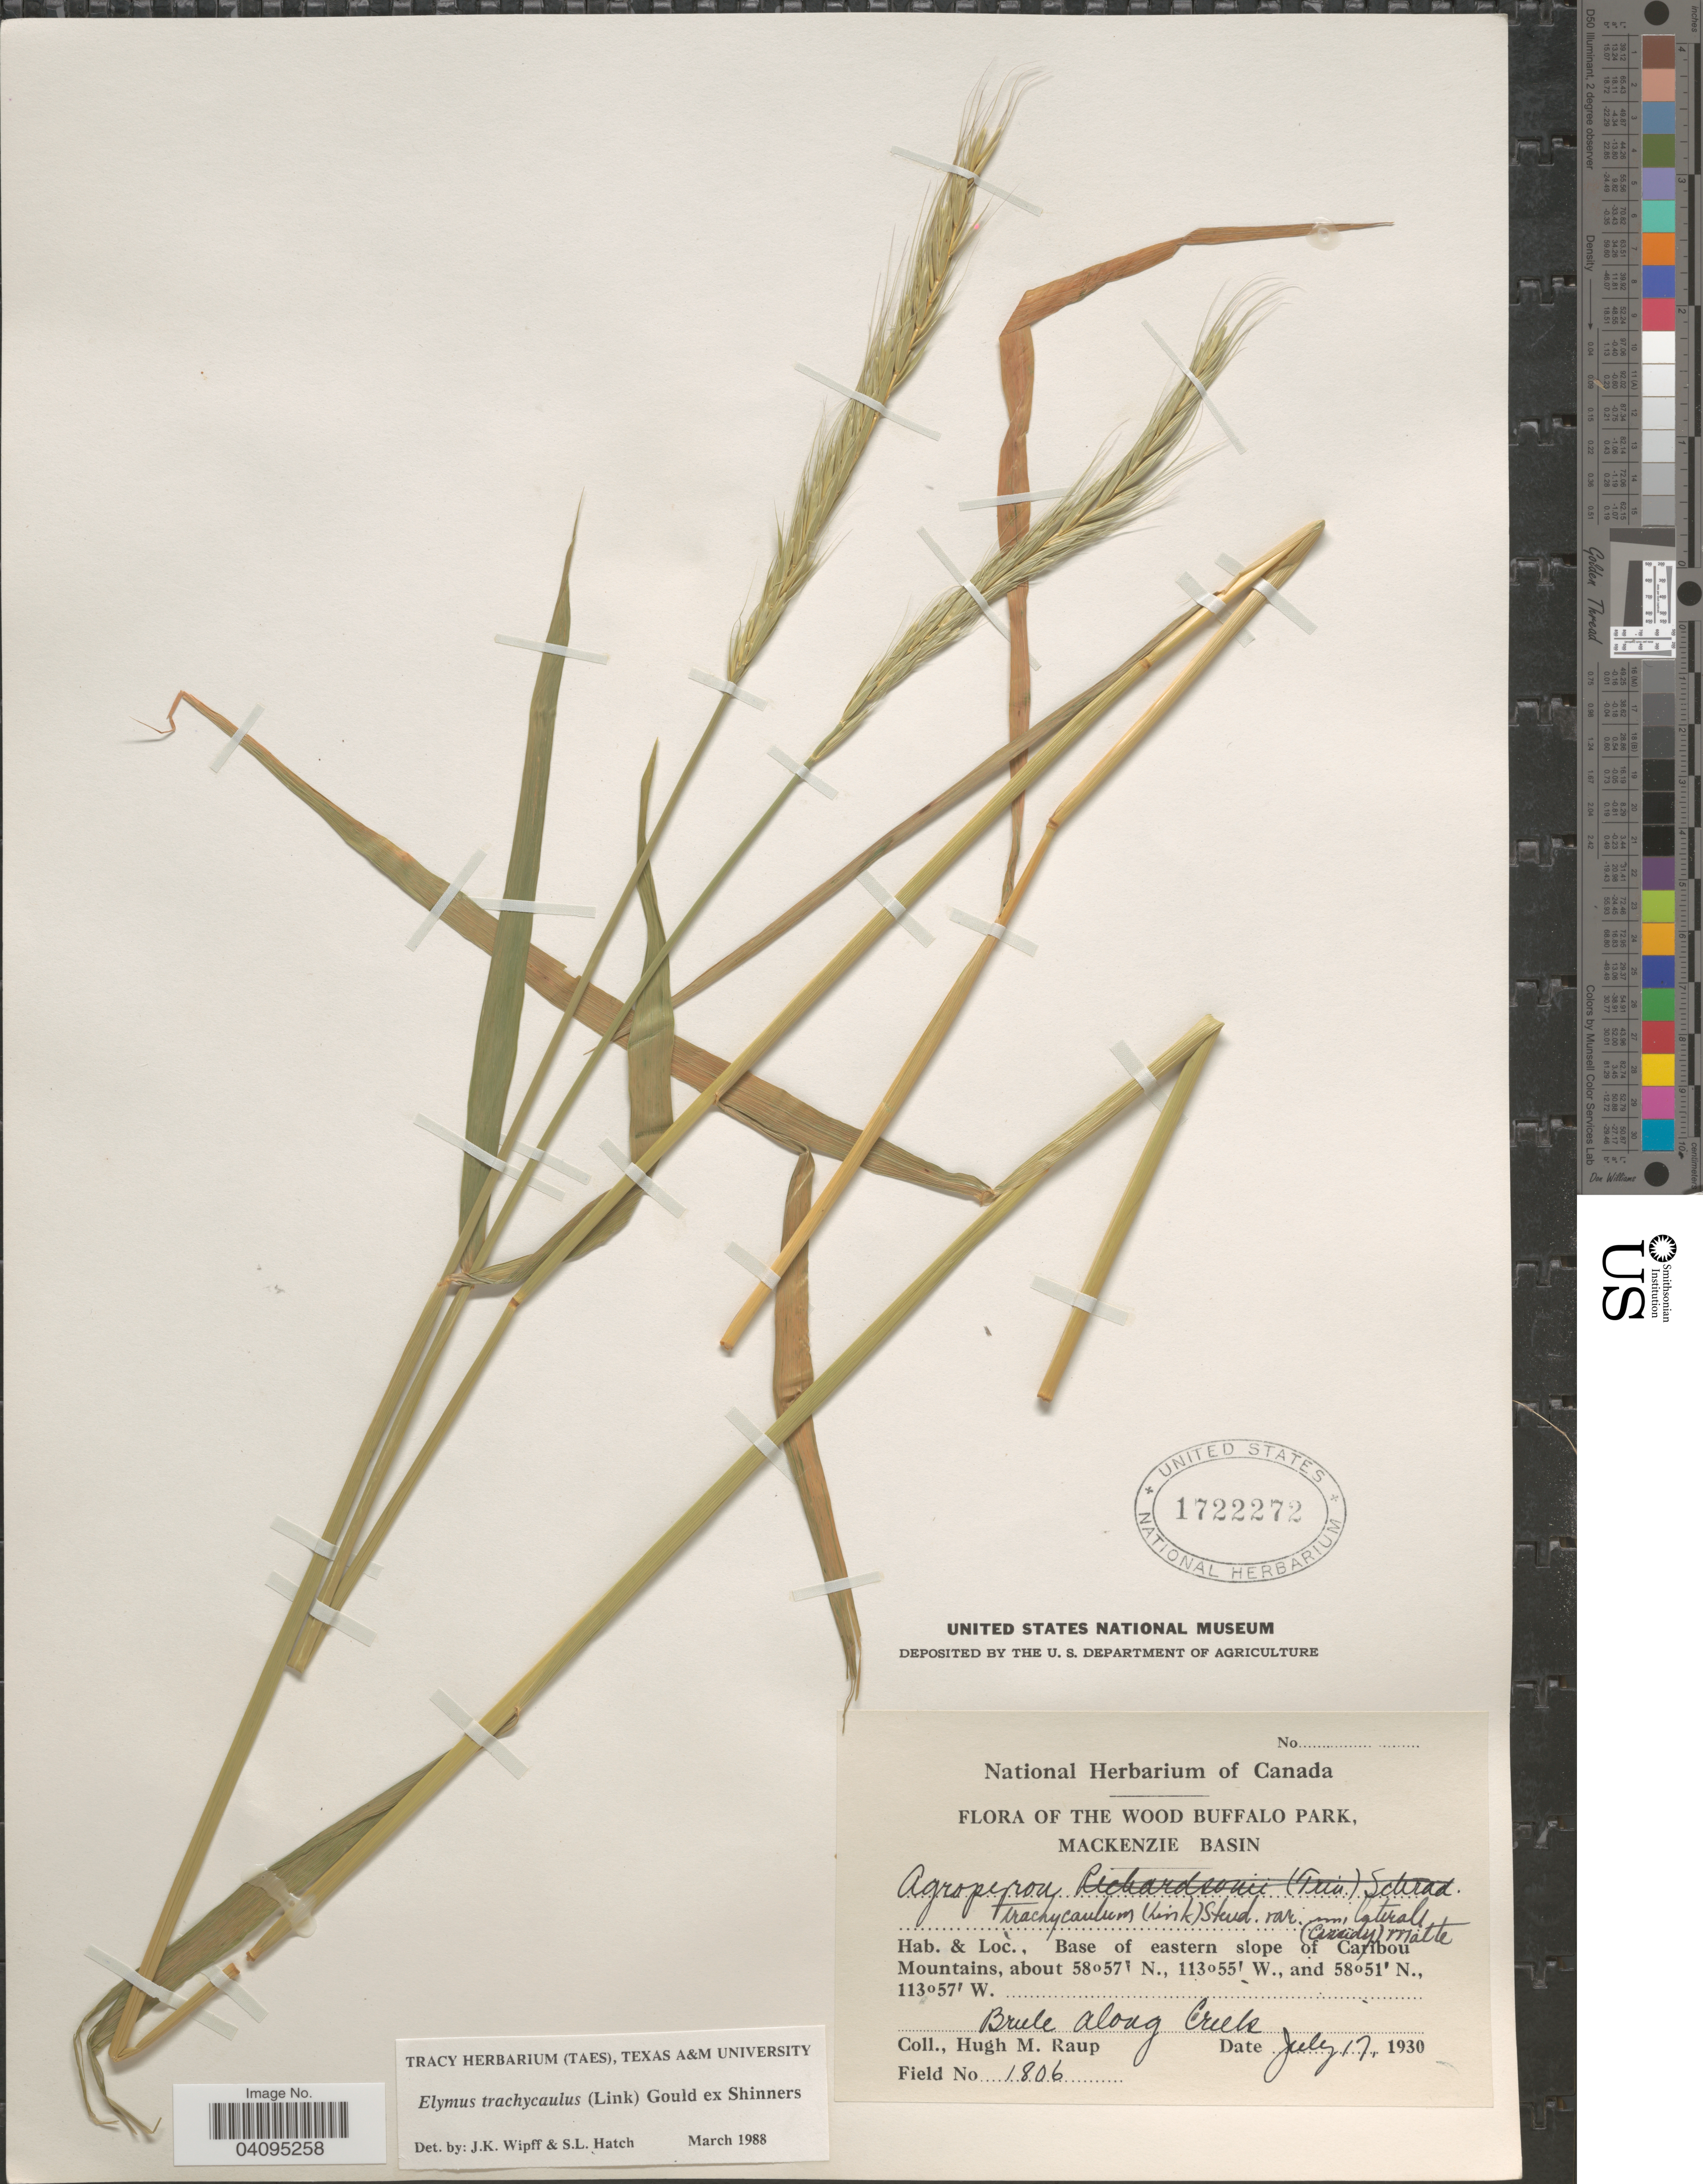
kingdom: Plantae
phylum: Tracheophyta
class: Liliopsida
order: Poales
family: Poaceae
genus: Elymus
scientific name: Elymus trachycaulus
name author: (Link) Gould ex Shinners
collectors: H. Raup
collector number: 1806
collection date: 1930-07-17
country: Canada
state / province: Alberta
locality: The Wood Buffalo Park, Mackenzie Basin. Base of eastern slope of Caribou Mountains. Brule Along Creek.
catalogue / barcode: US 1722272